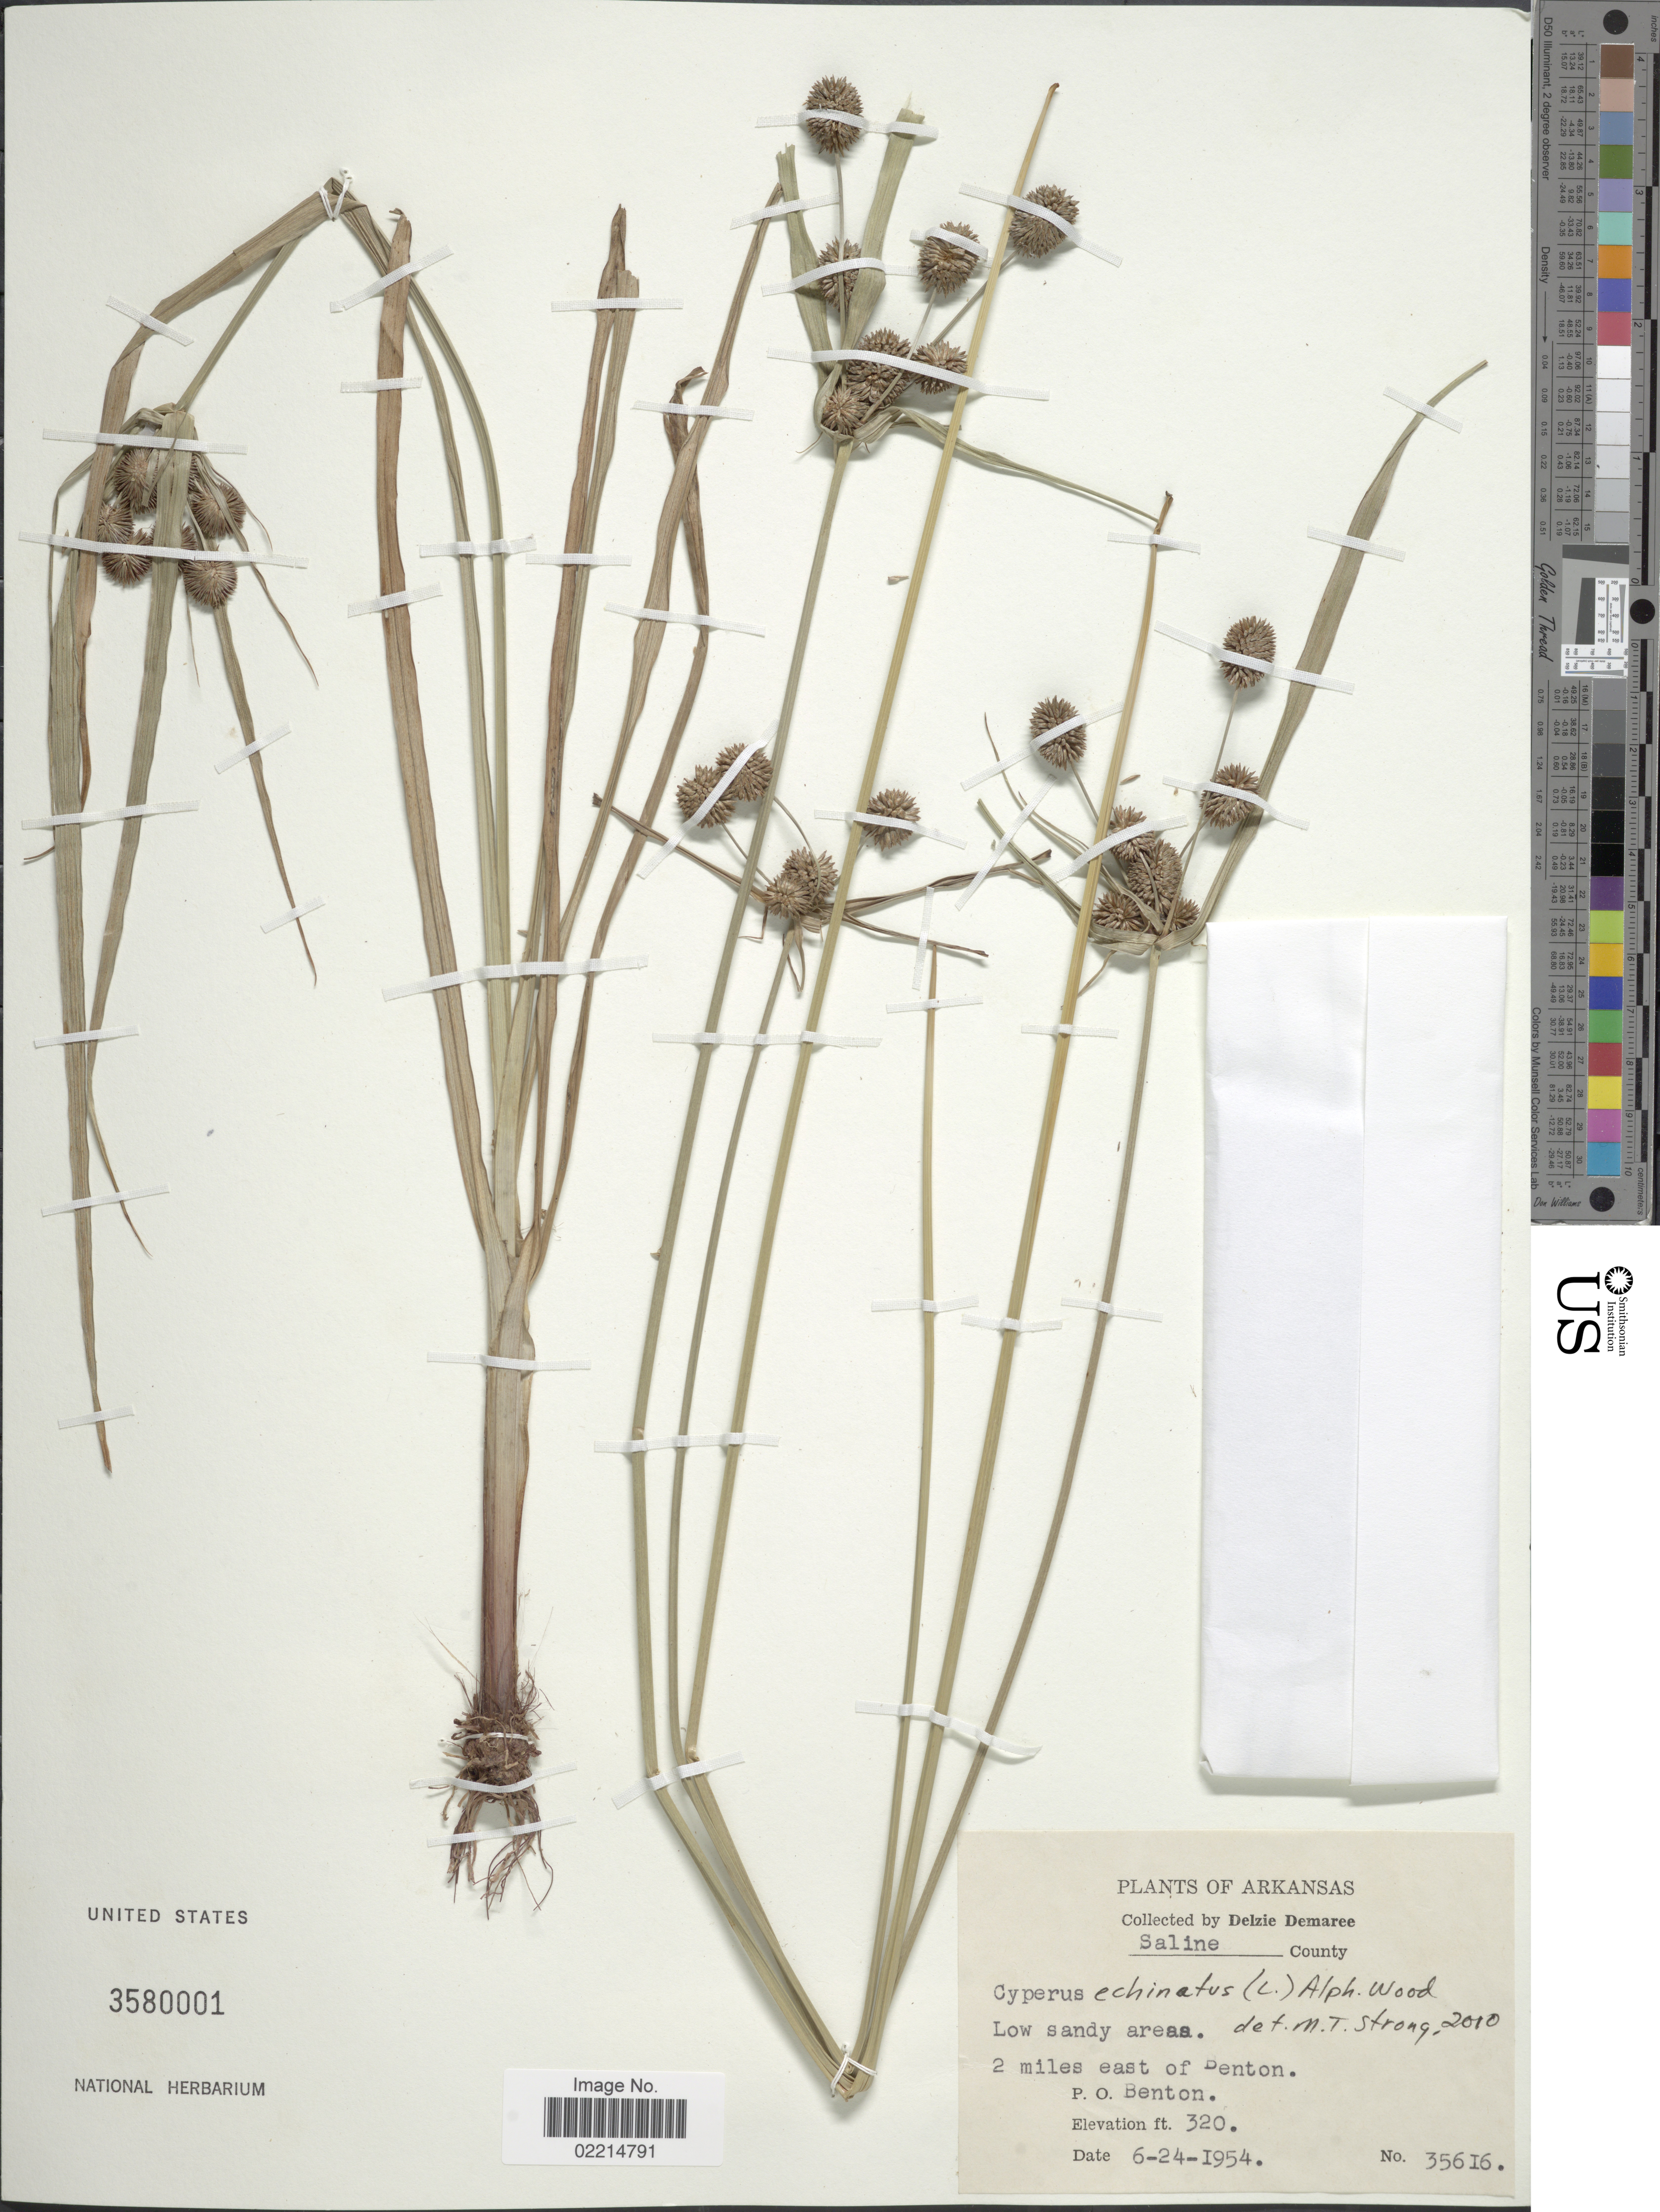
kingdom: Plantae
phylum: Tracheophyta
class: Liliopsida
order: Poales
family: Cyperaceae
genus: Cyperus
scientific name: Cyperus echinatus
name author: (L.) Alph. Wood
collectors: D. Demaree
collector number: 35616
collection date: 1954-06-24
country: United States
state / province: Arkansas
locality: Saline County. 2 miles east of Benton. P.O. Benton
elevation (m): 98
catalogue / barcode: US 3580001